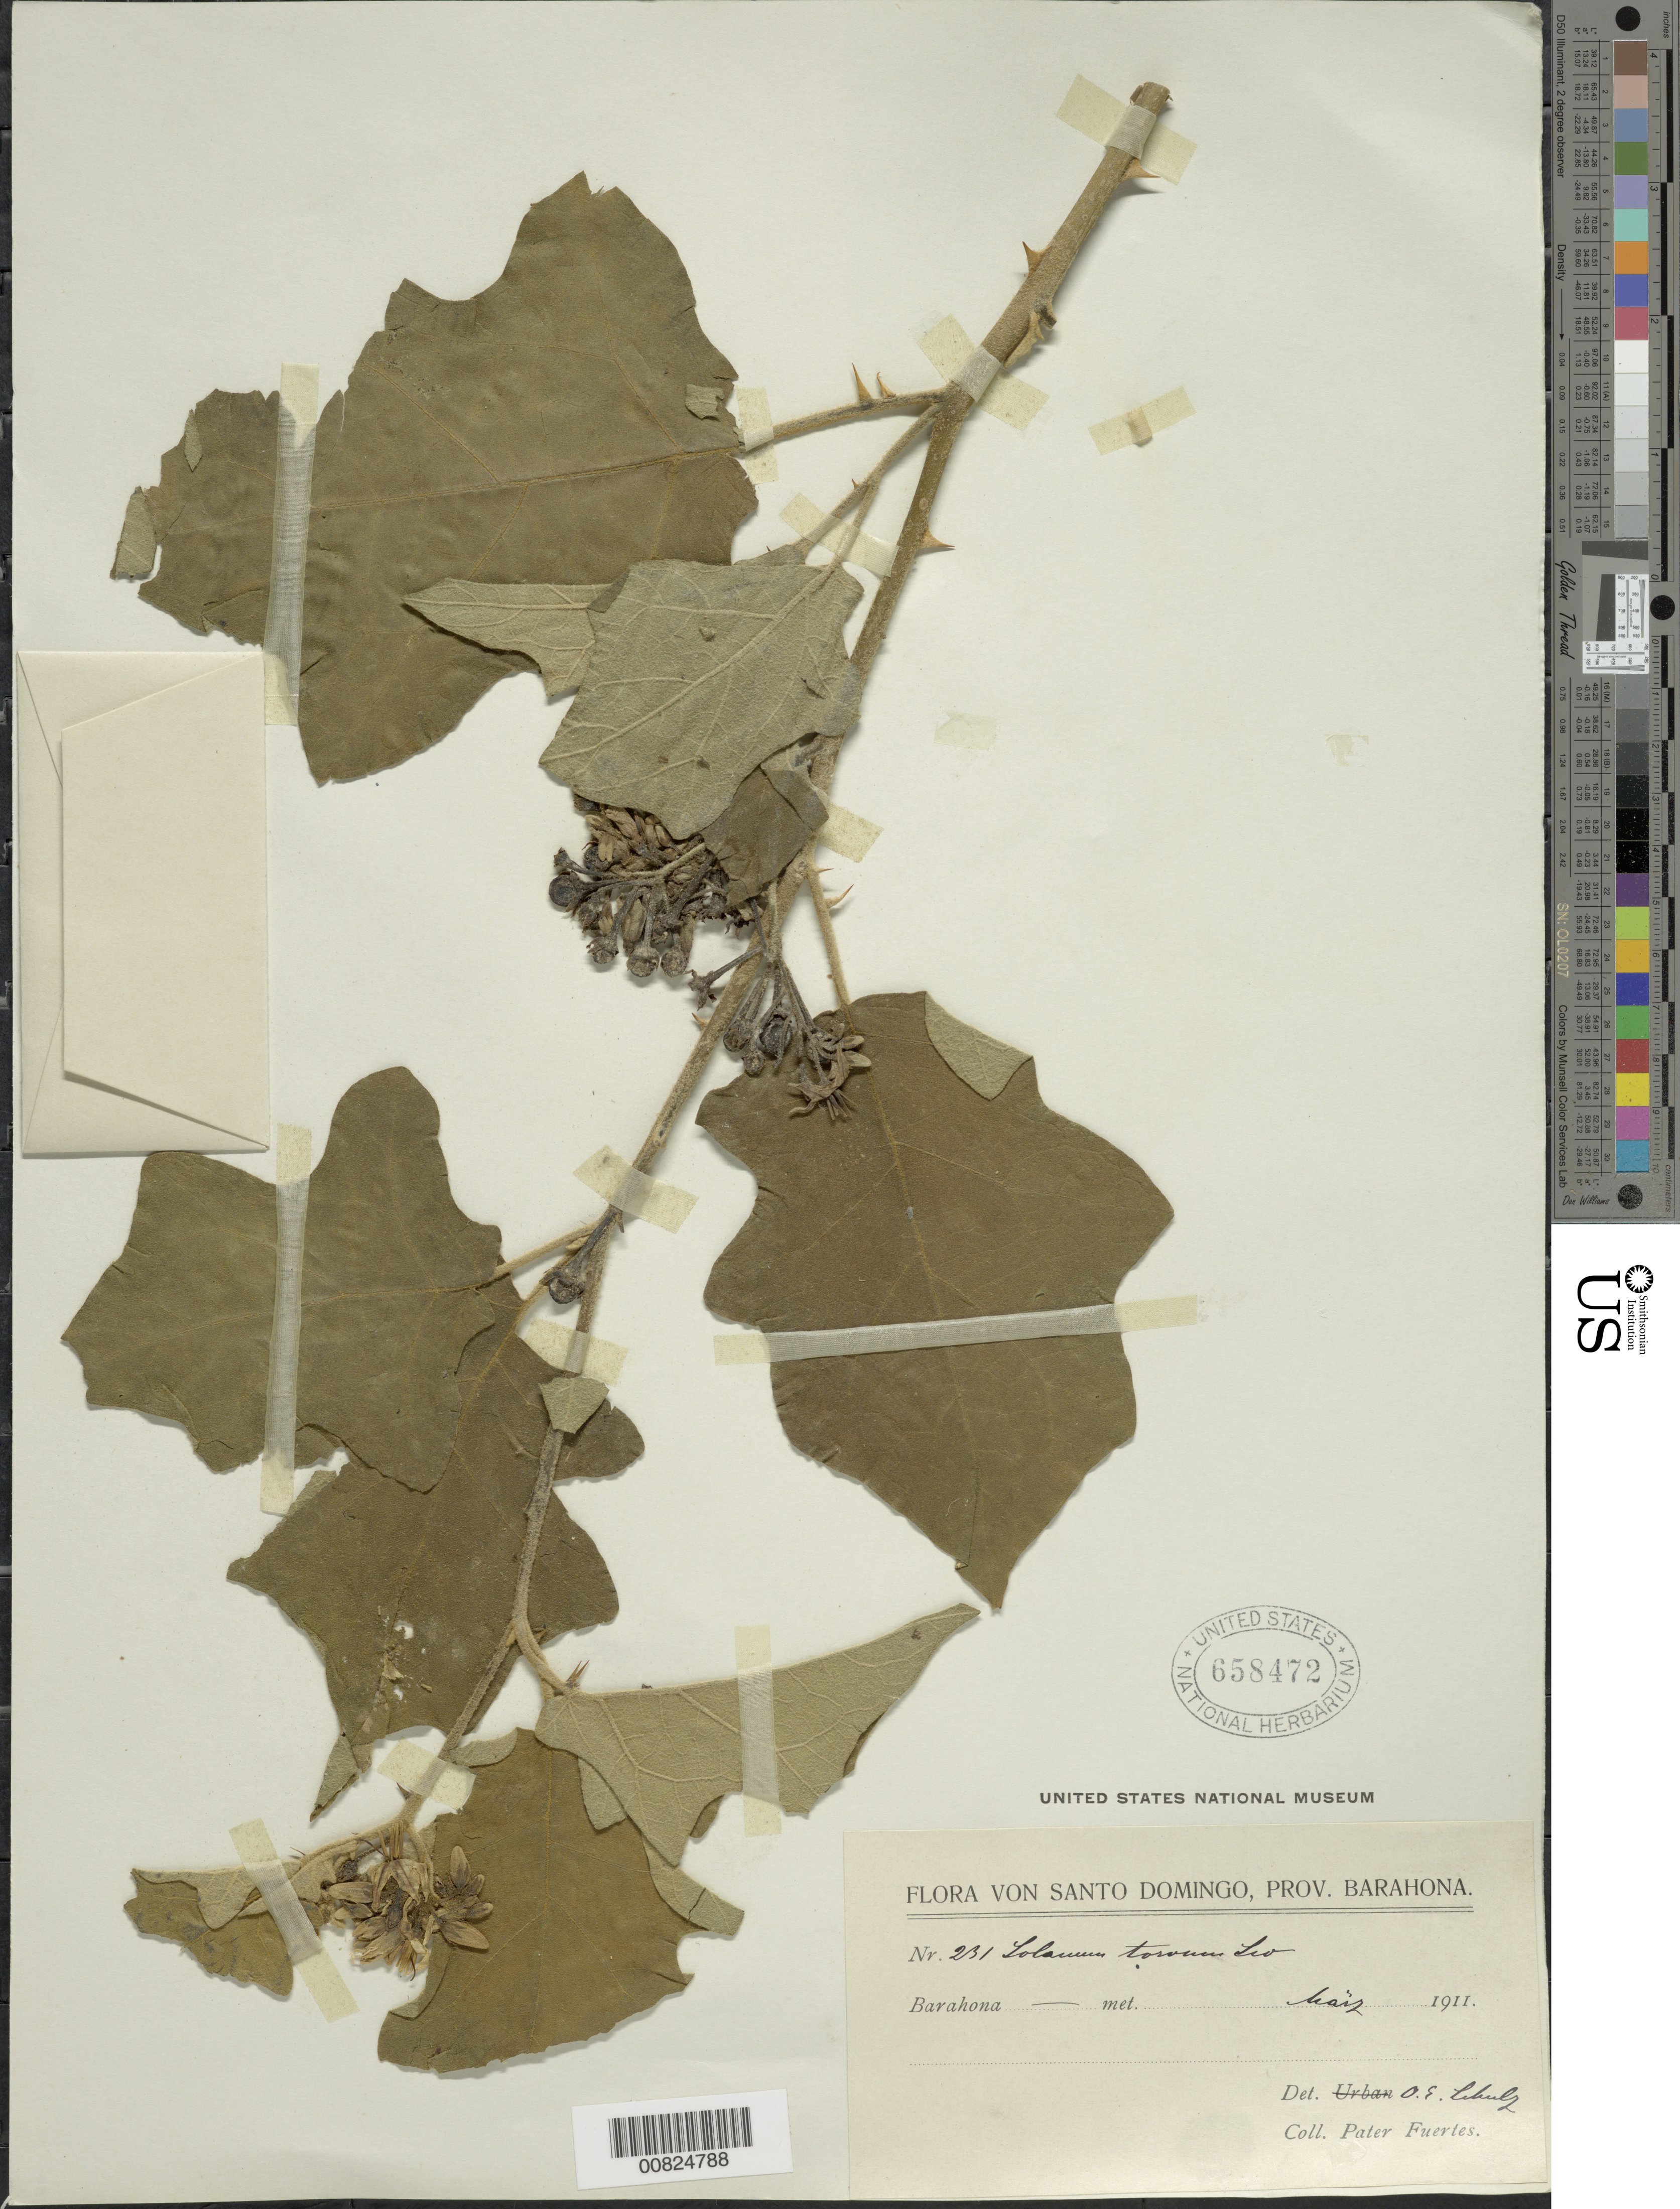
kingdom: Plantae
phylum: Tracheophyta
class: Magnoliopsida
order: Solanales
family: Solanaceae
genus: Solanum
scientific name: Solanum torvum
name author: Sw.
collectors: M. D. Fuertes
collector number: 231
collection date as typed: May 1911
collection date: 1911-05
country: Dominican Republic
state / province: Barahona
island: Hispaniola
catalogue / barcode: US 658472